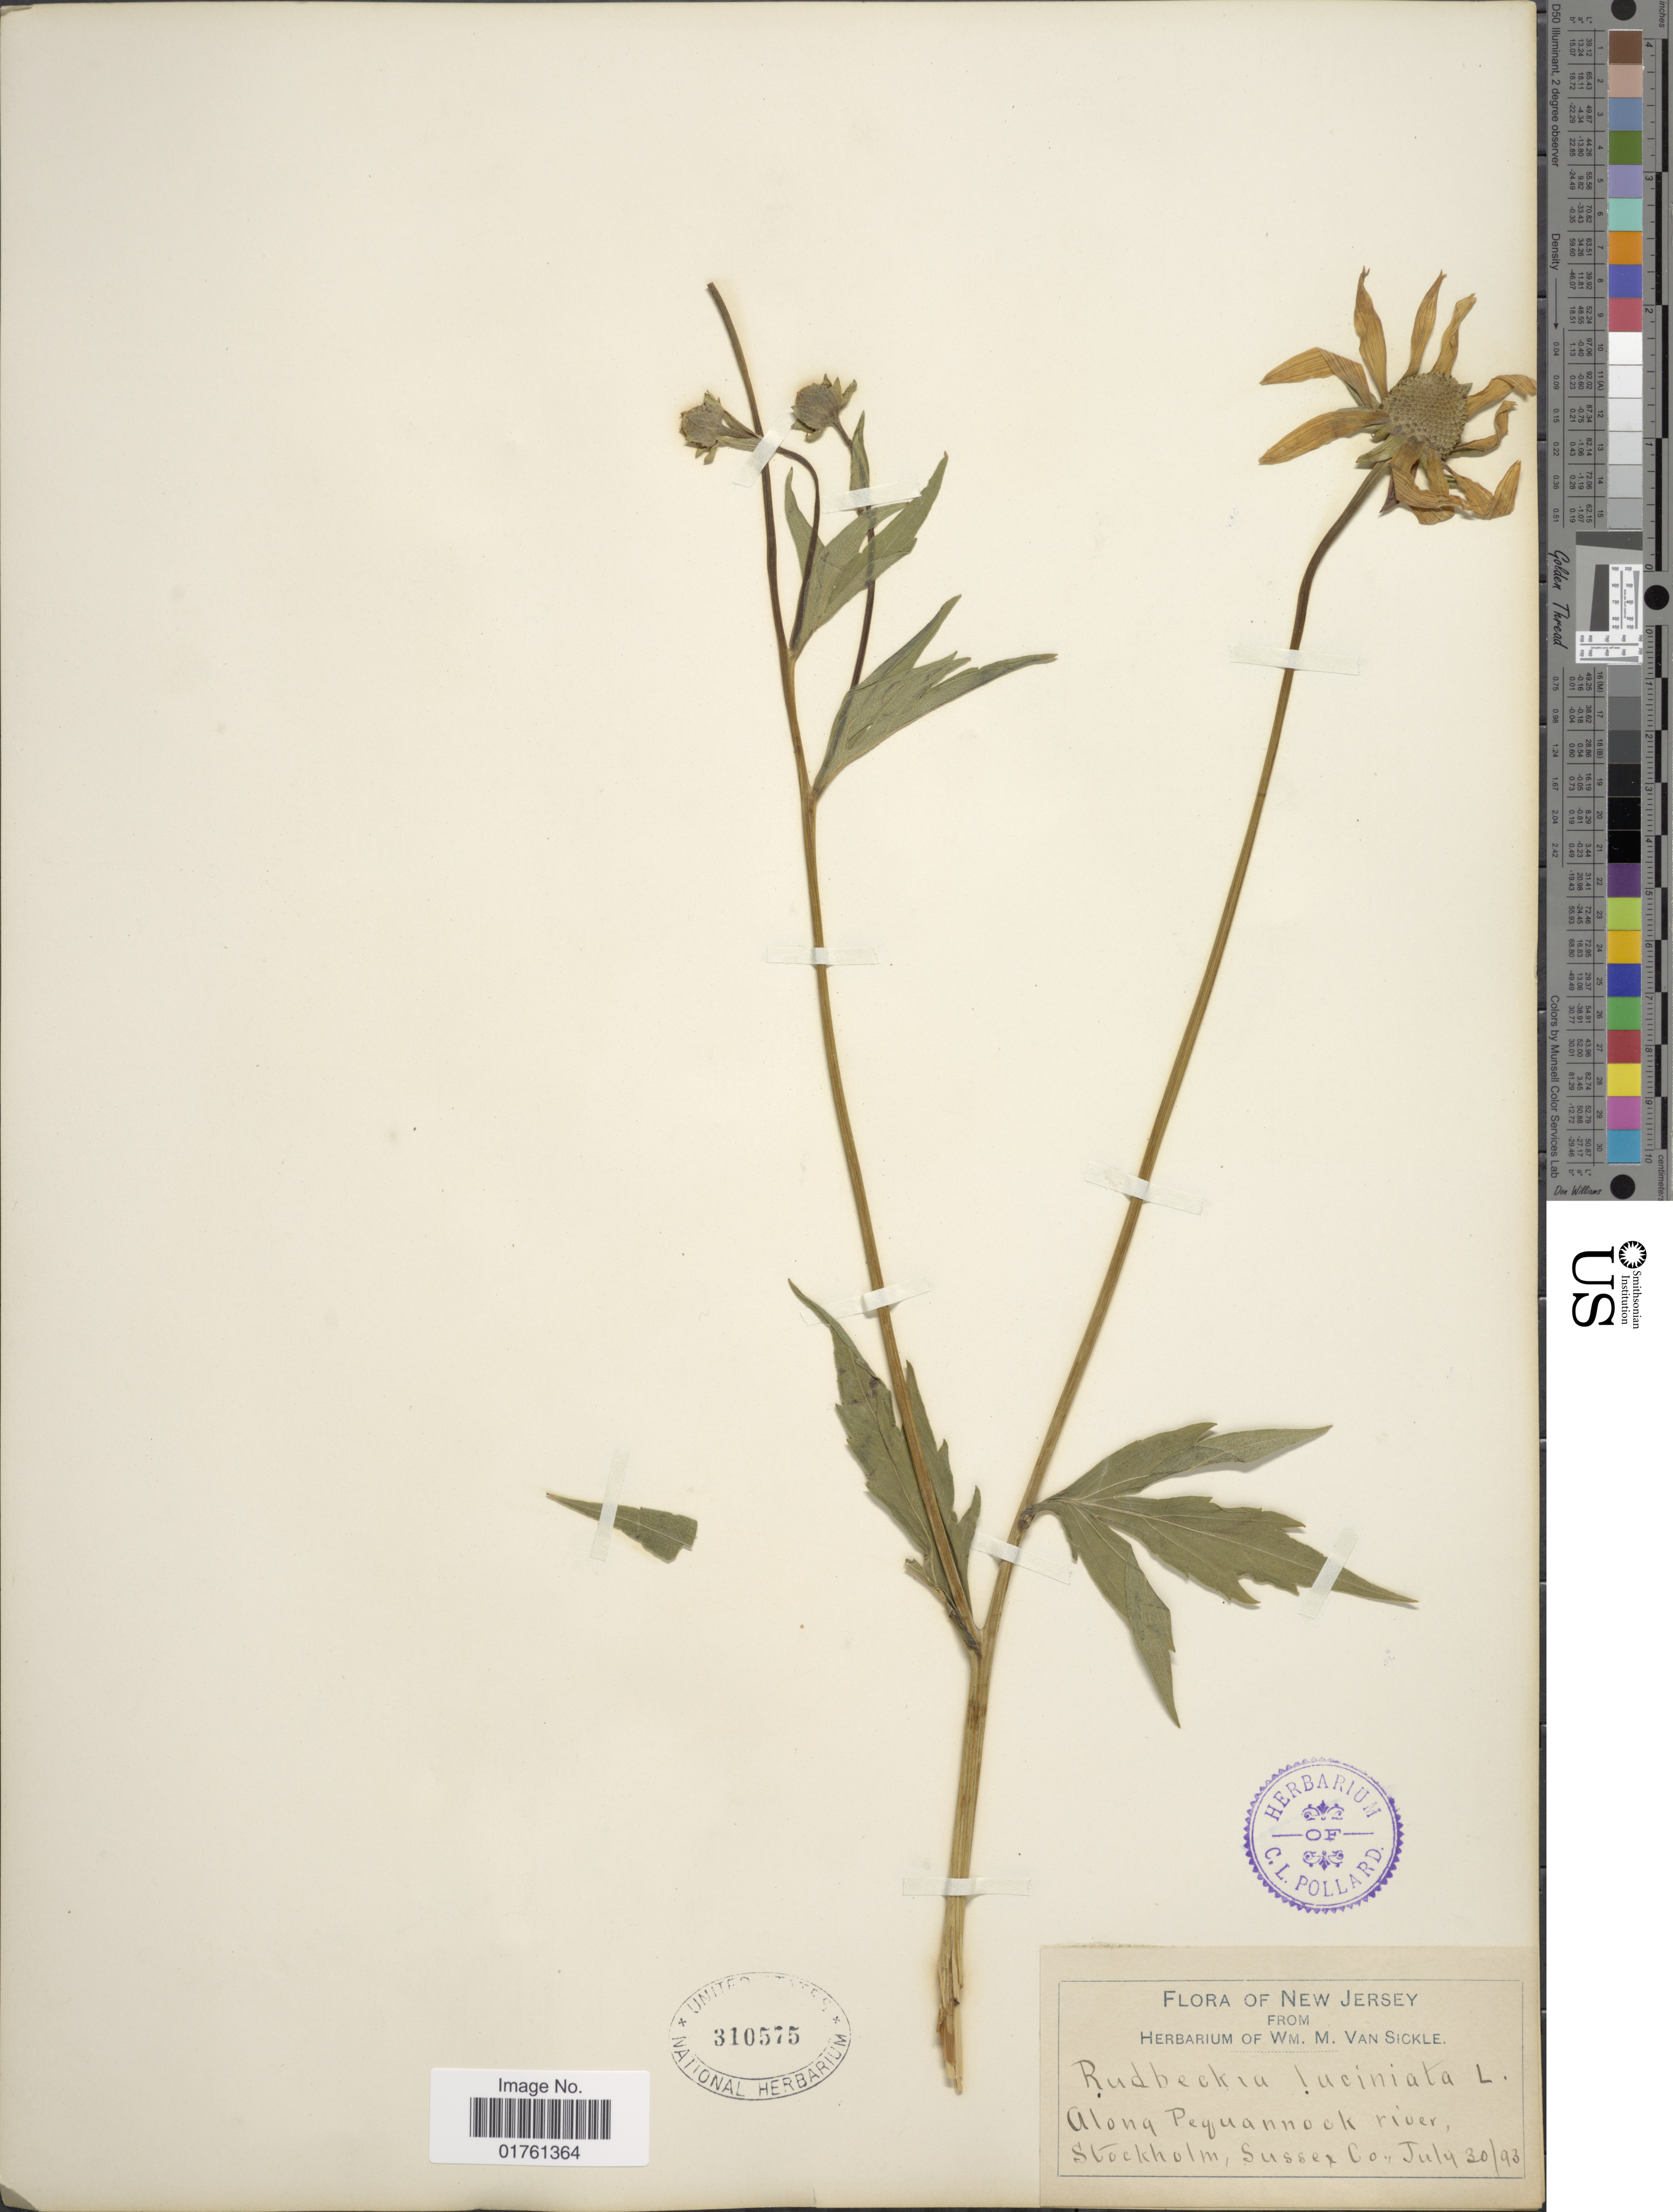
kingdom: Plantae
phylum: Tracheophyta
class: Magnoliopsida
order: Asterales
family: Asteraceae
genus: Rudbeckia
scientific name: Rudbeckia laciniata var. laciniata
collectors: ex herb. Wm. M. Van Sickle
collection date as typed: Transcribed d/m/y: 30/7/93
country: United States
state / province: New Jersey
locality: Along Pequannock river, Stockholm, Sussex Co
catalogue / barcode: US 310575